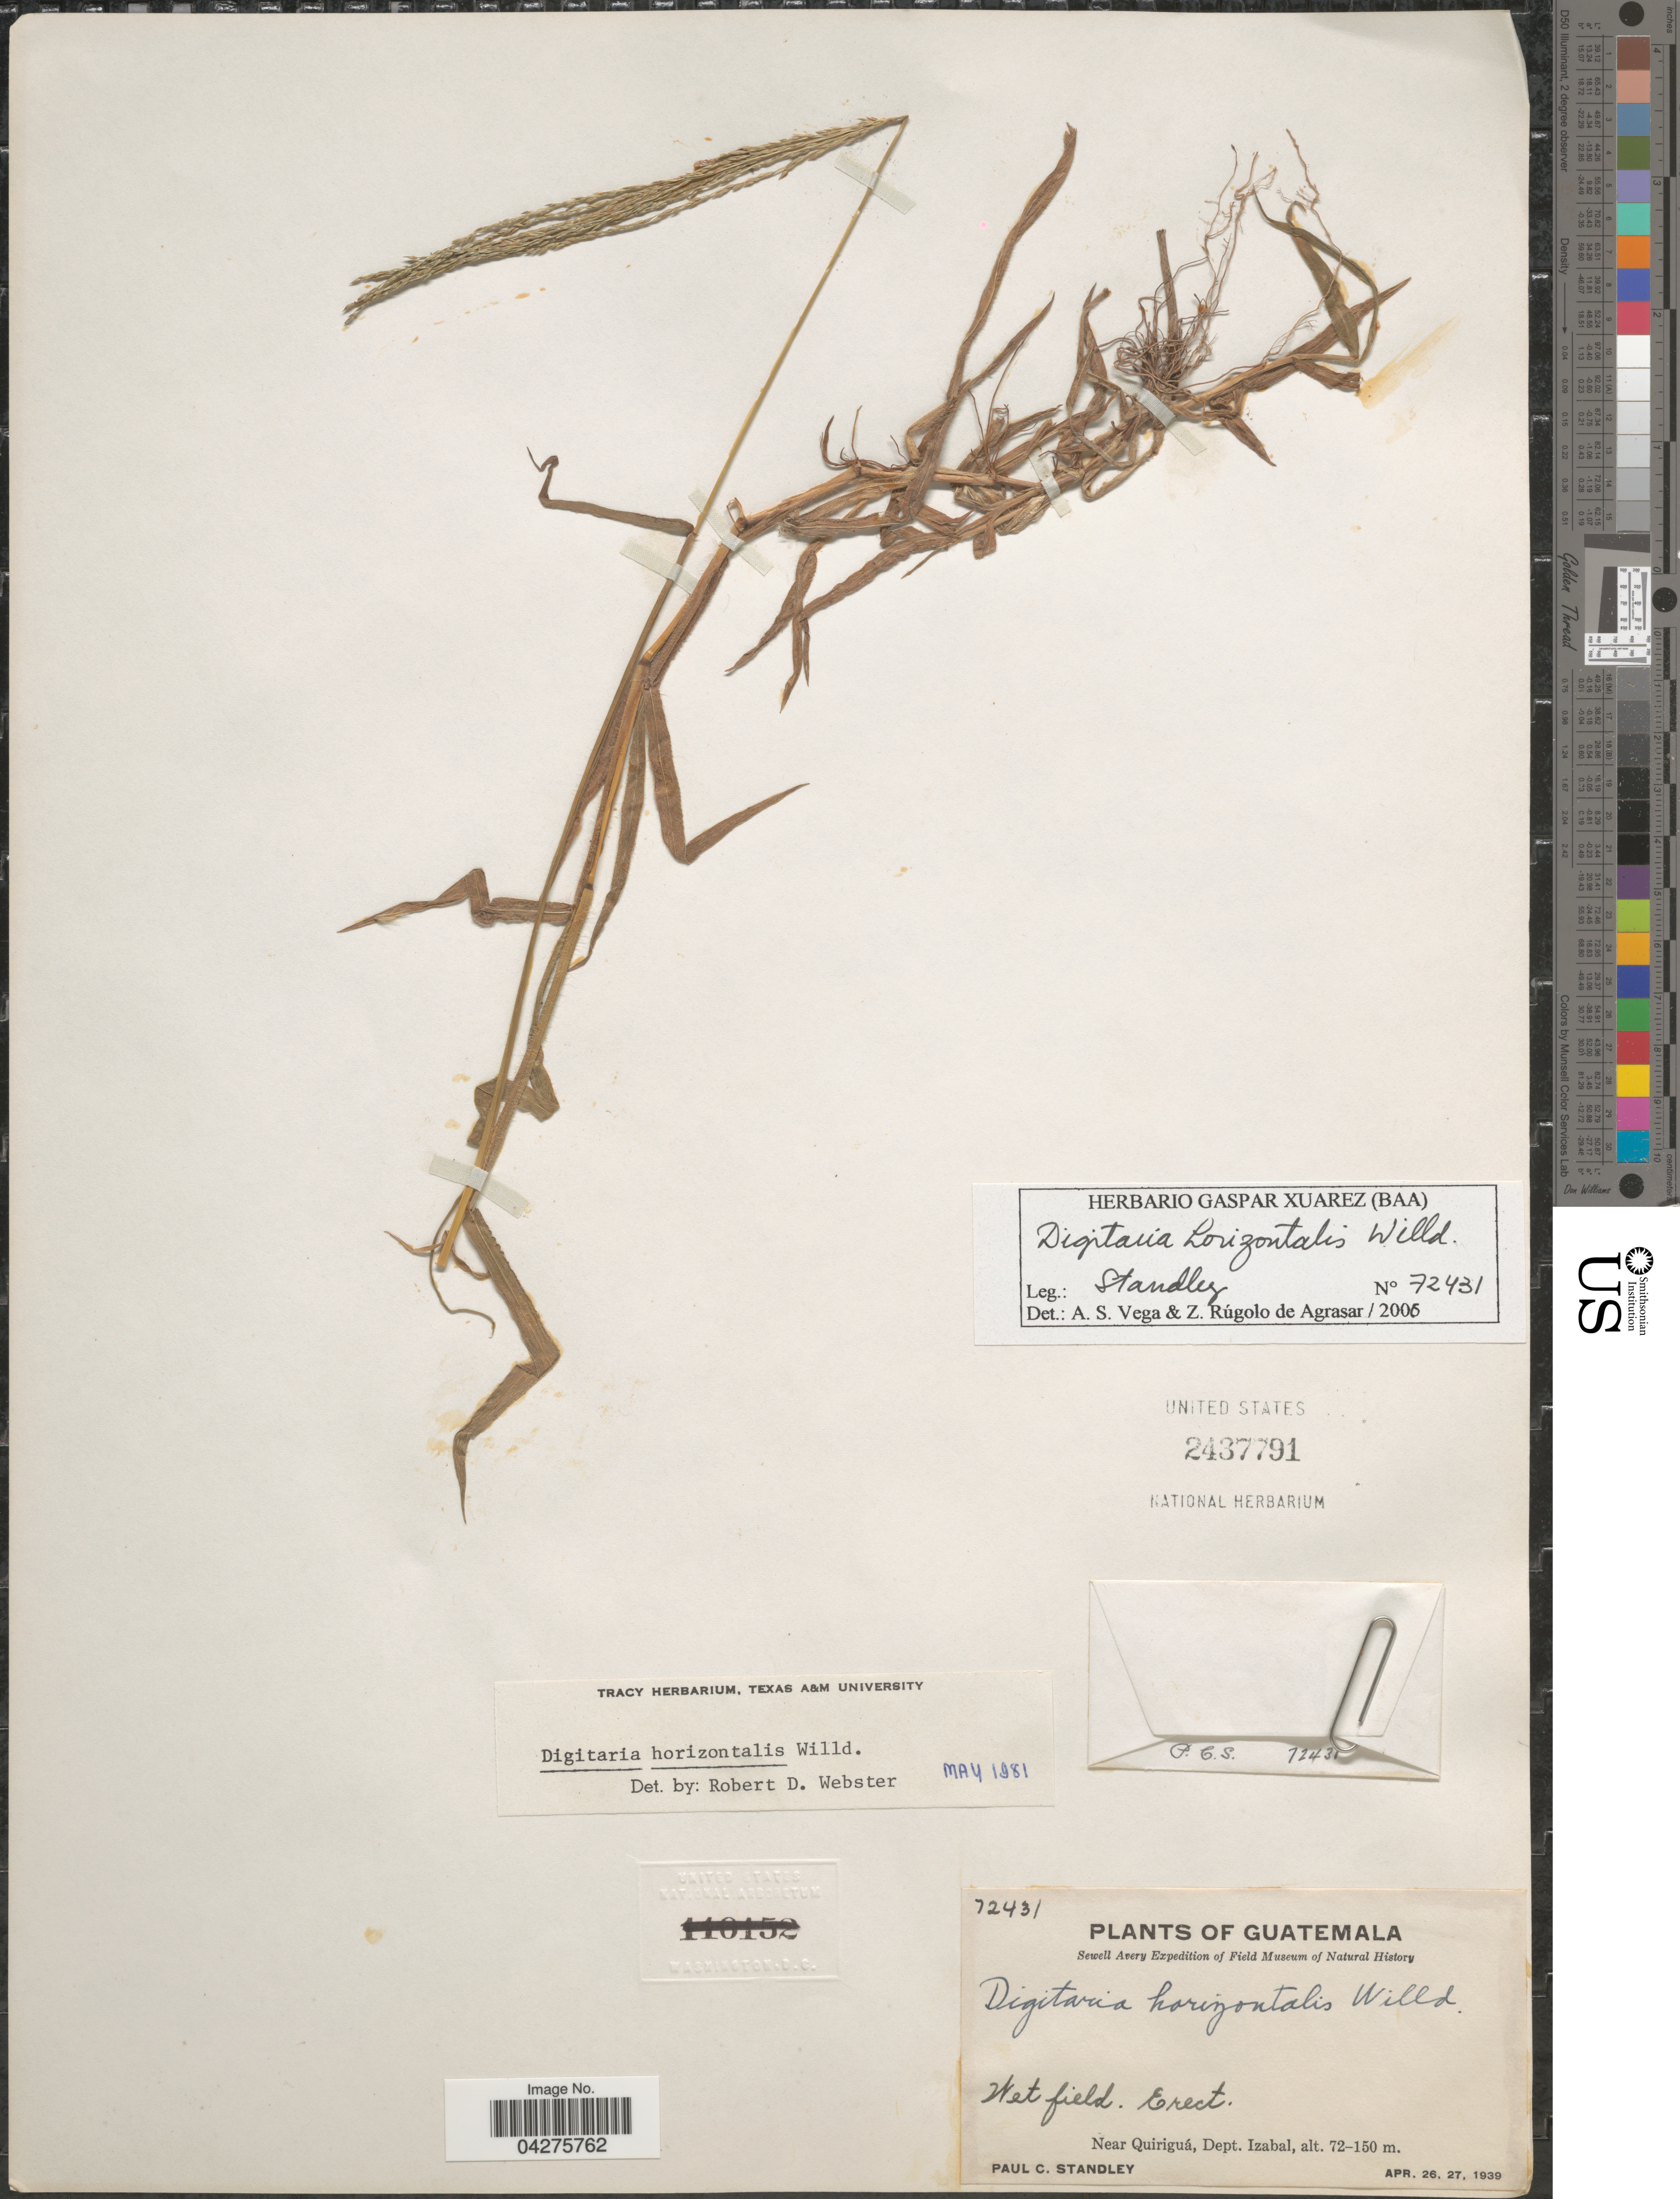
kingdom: Plantae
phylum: Tracheophyta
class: Liliopsida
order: Poales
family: Poaceae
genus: Digitaria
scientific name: Digitaria horizontalis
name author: Willd.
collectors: P. C. Standley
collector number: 72431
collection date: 1939-04-26/1939-04-27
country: Guatemala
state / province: Izabal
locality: Sewell Avery Expedition. Near Quiriguá, Dept. Izabal.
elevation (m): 72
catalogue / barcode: US 2437791